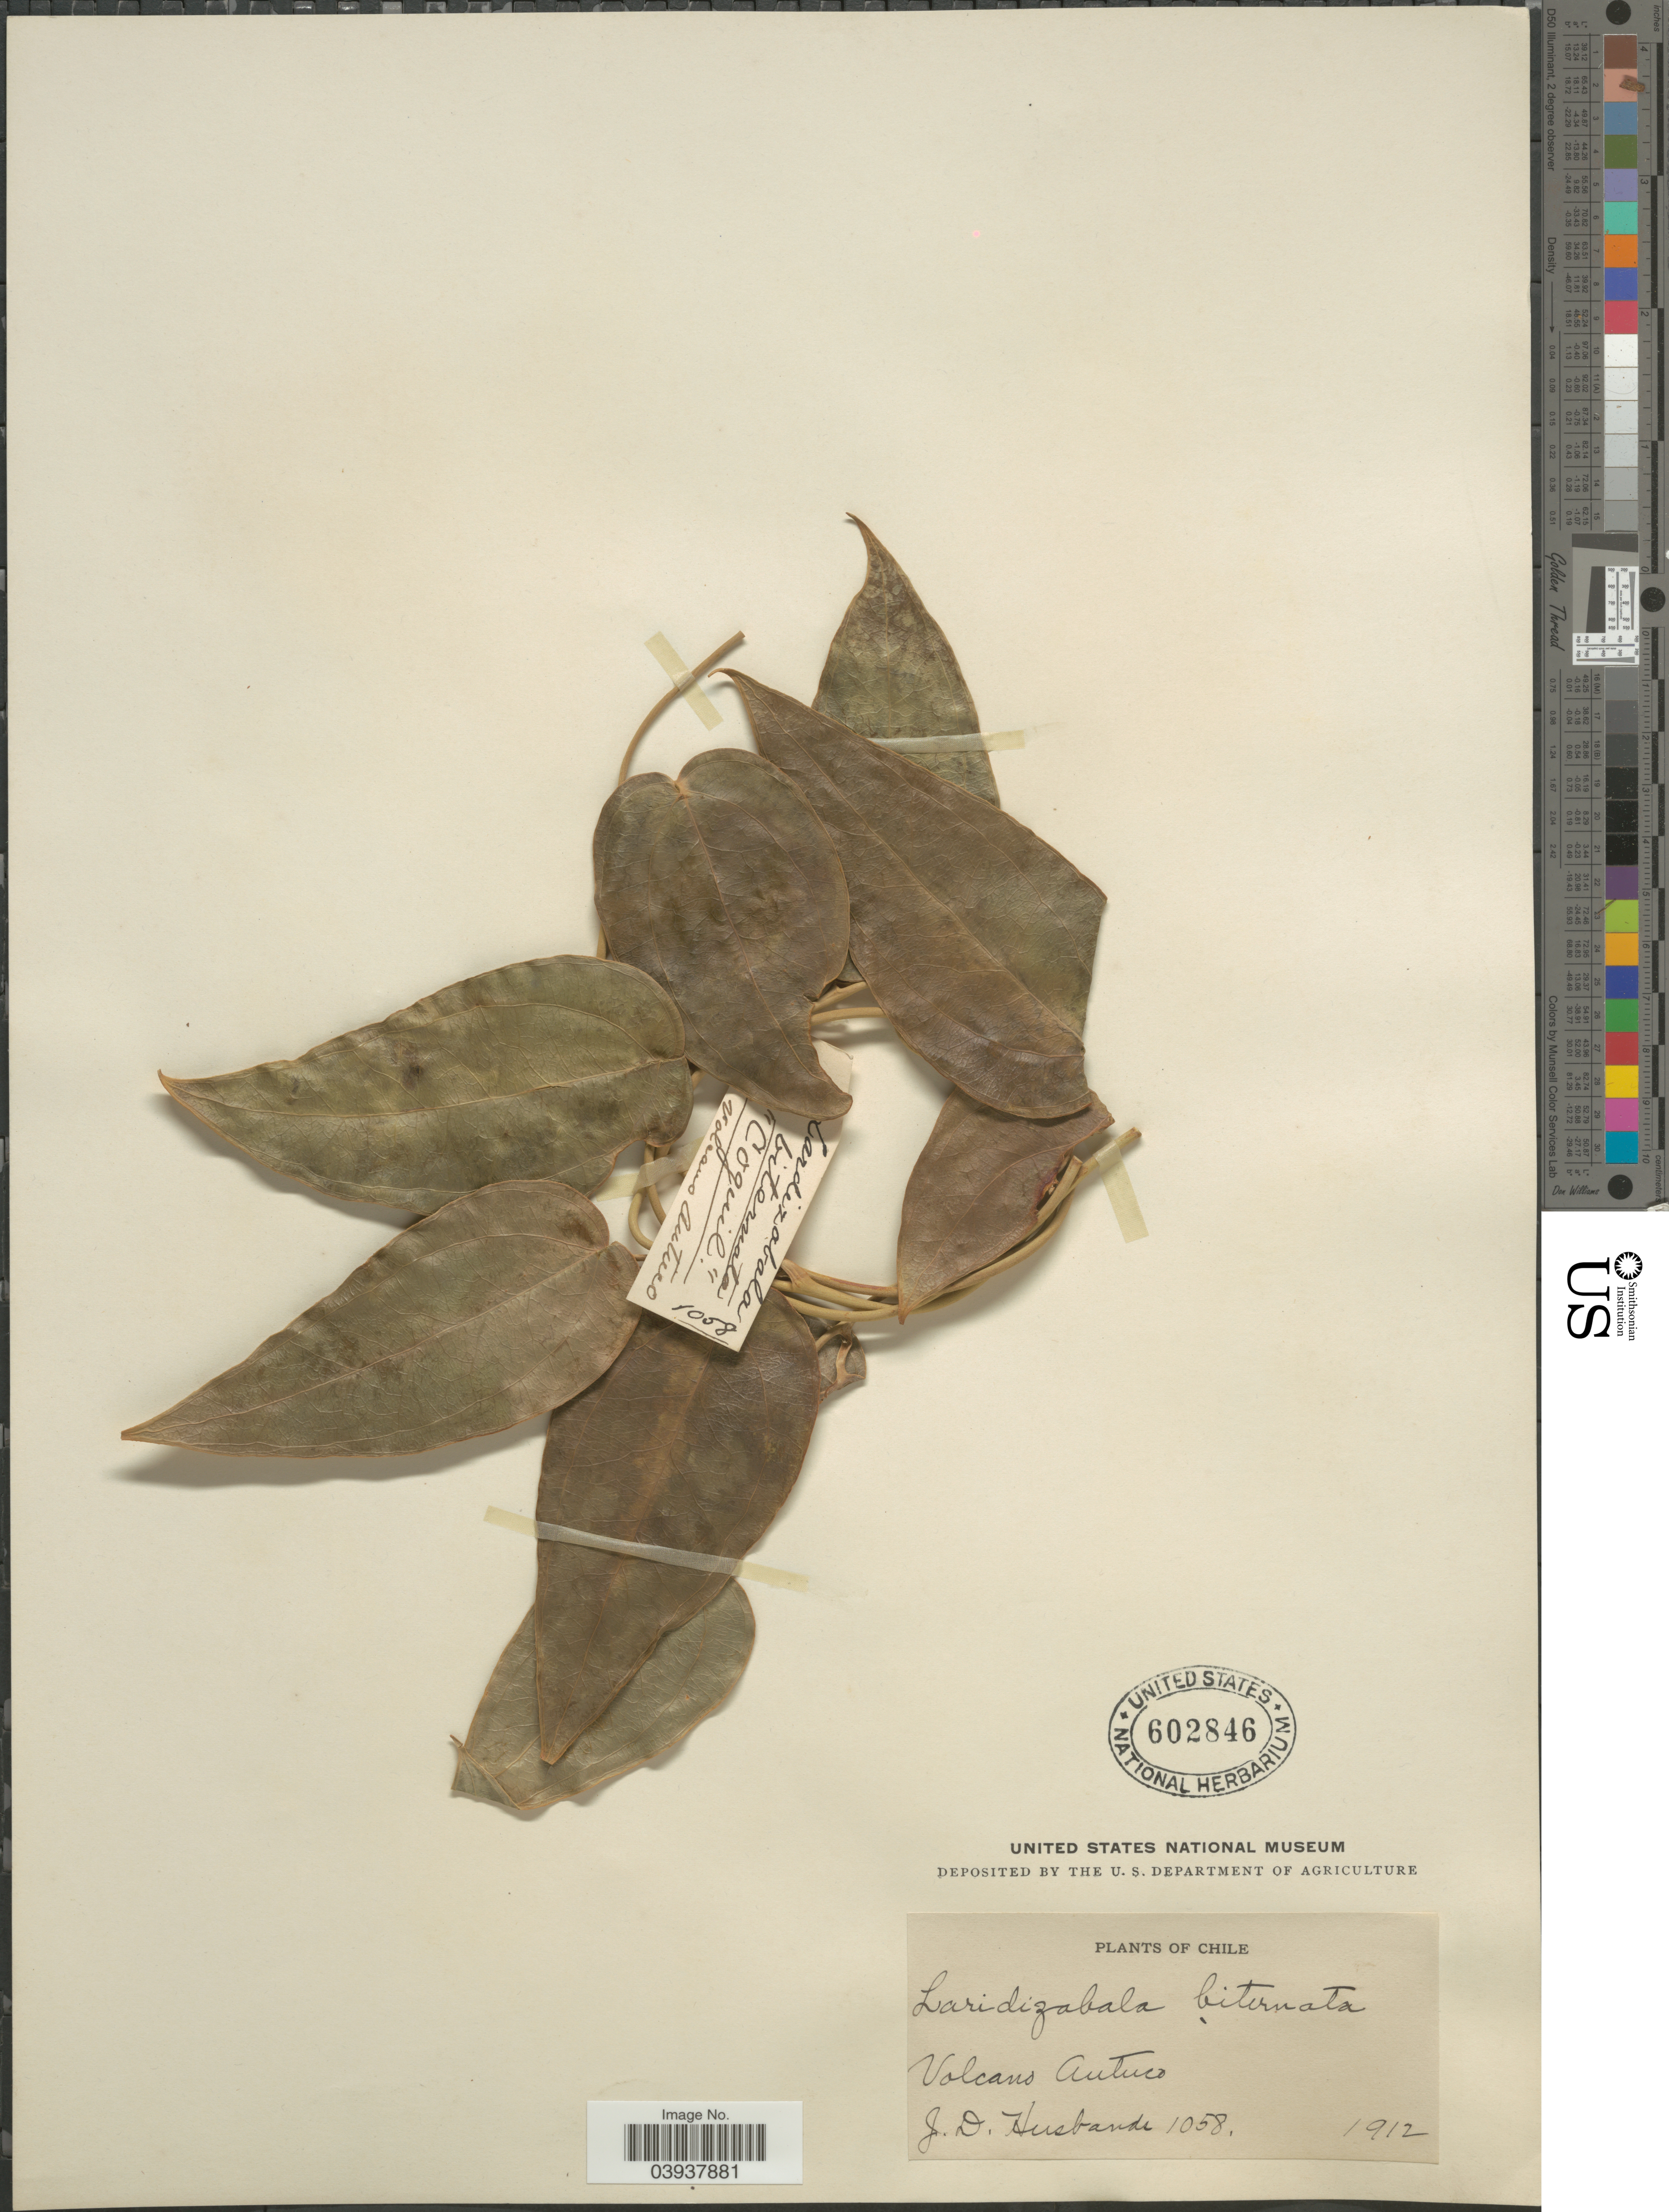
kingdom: Plantae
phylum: Tracheophyta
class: Liliopsida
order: Liliales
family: Philesiaceae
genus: Lapageria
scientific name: Lapageria rosea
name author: Ruiz & Pav.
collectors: J. Husbands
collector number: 1058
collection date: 1912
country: Chile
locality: Volcano Autuco.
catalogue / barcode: US 602846